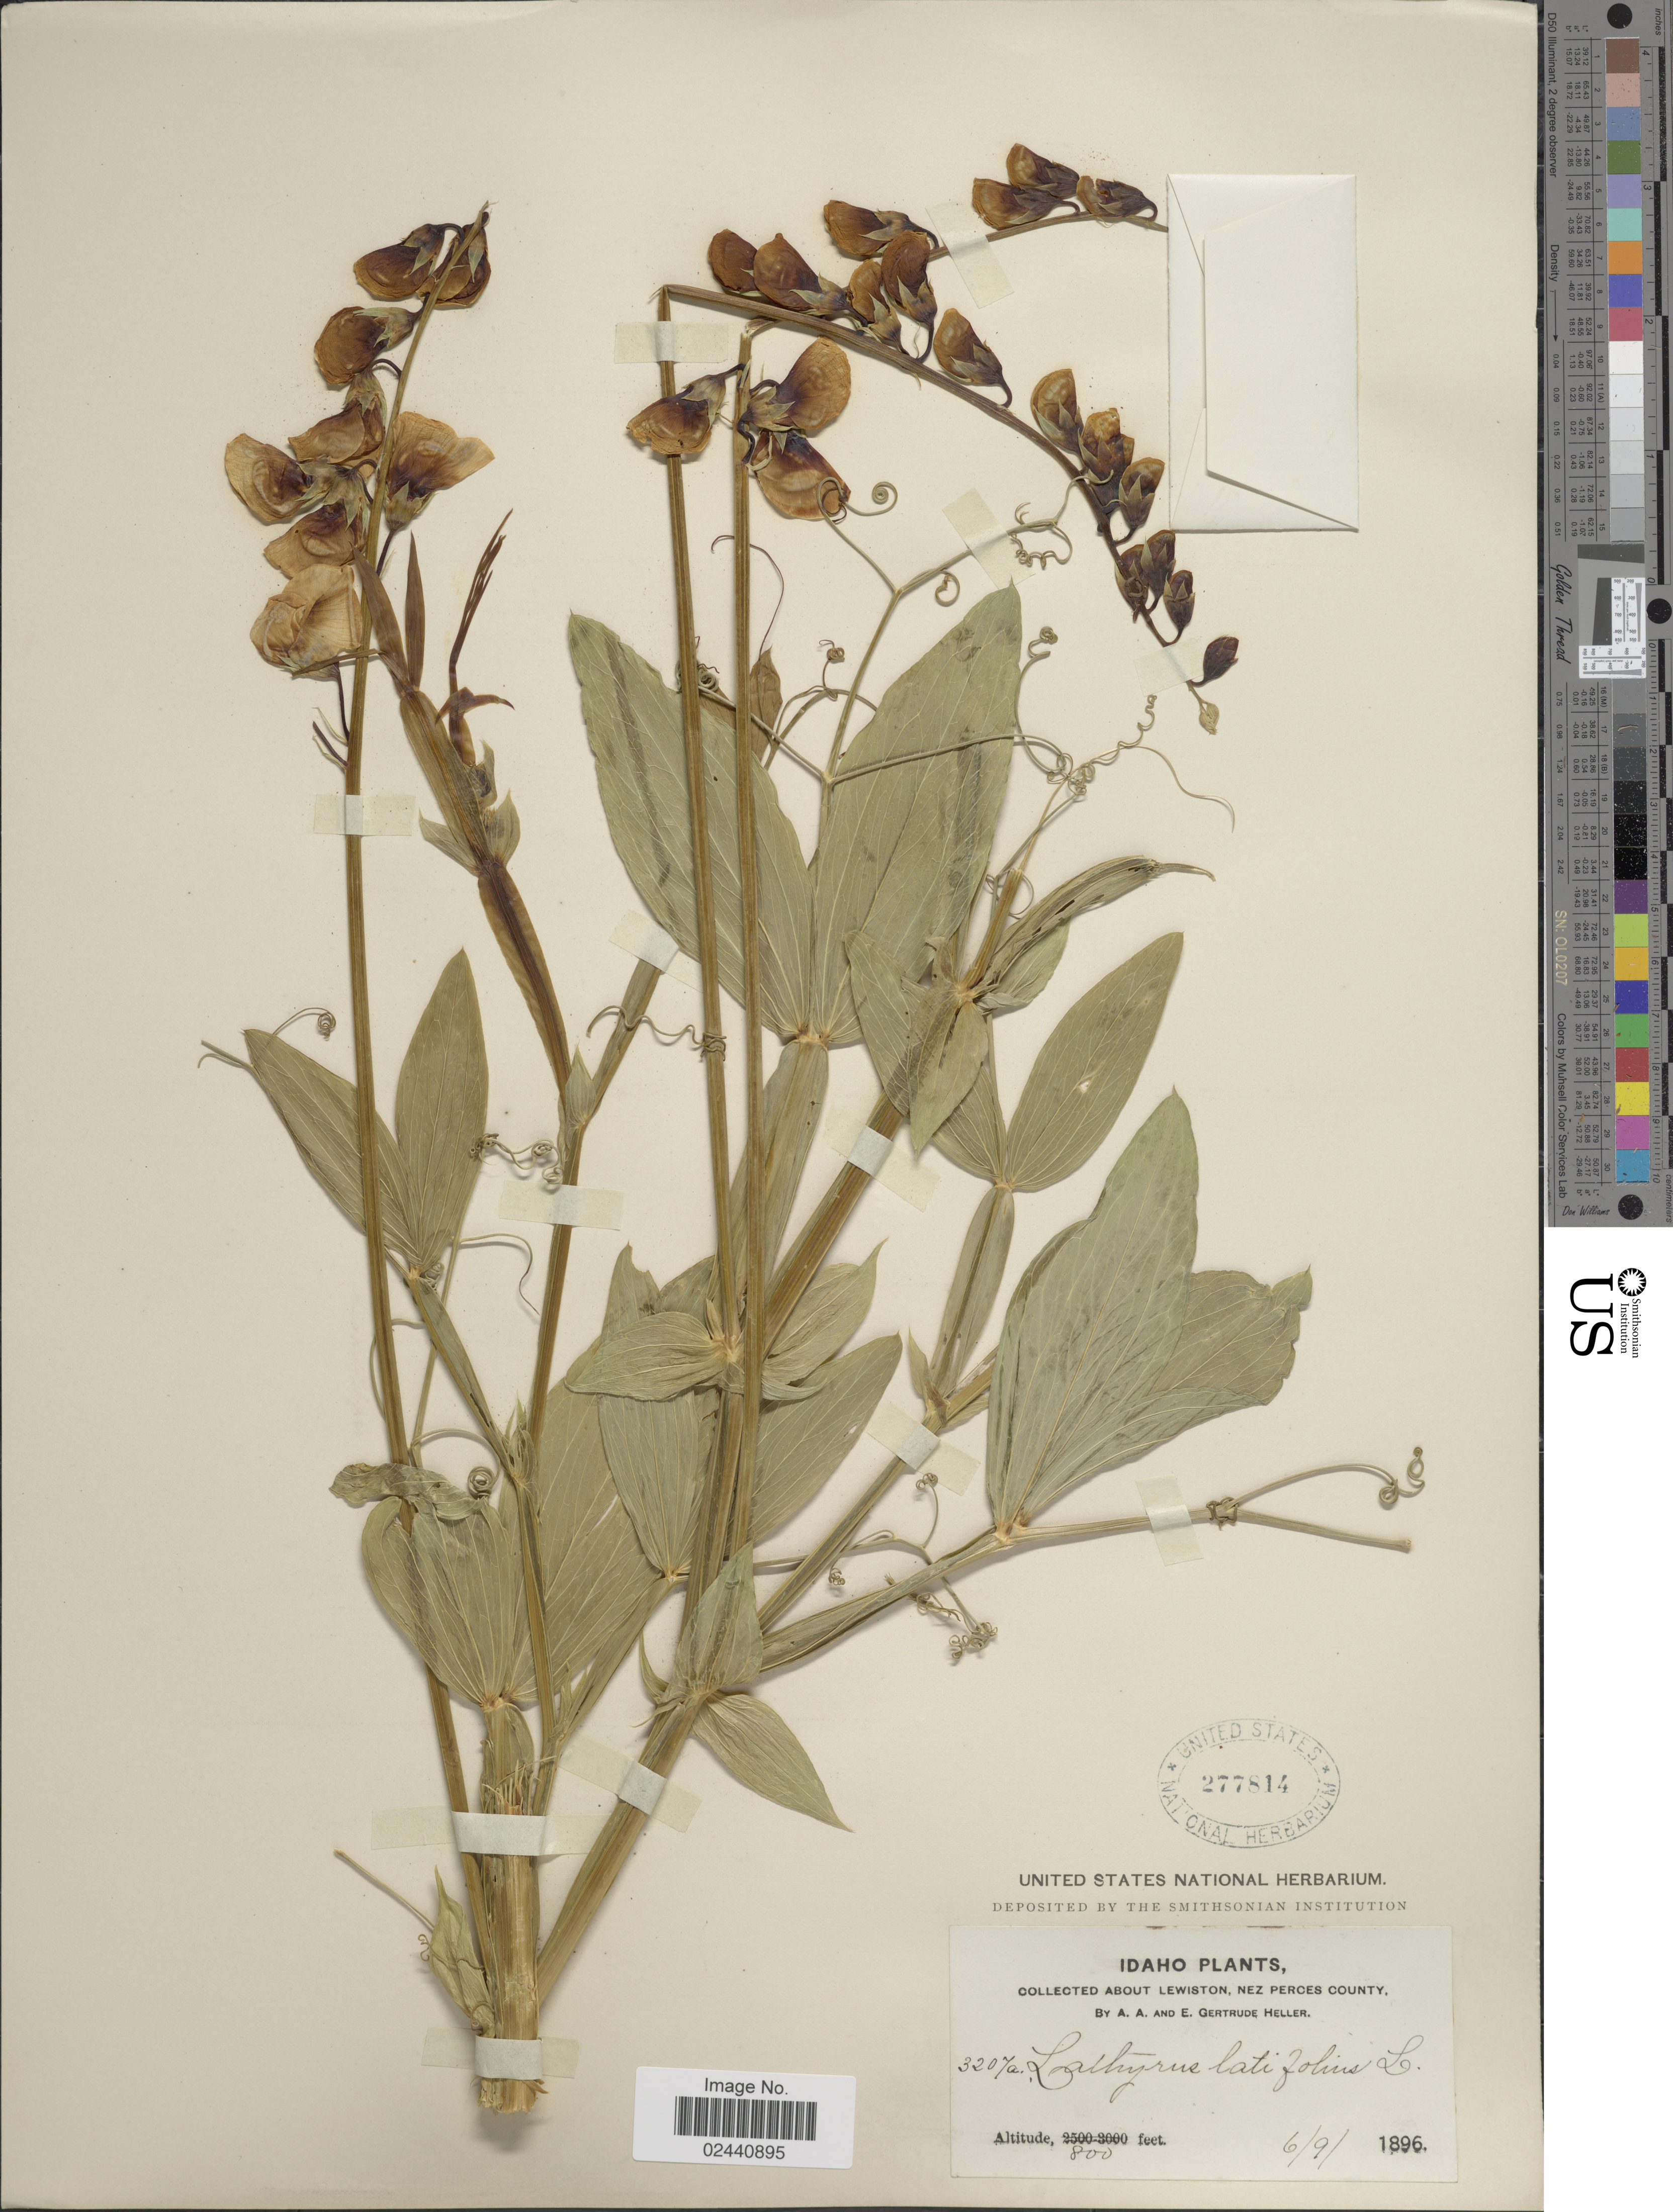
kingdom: Plantae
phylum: Tracheophyta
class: Magnoliopsida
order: Fabales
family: Fabaceae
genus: Lathyrus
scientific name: Lathyrus latifolius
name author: L.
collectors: A. A. Heller & E. Gertrude Heller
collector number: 3207a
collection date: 1896-06-09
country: United States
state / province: Idaho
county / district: Nez Perce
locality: About Lewiston.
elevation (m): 244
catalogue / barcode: US 277814